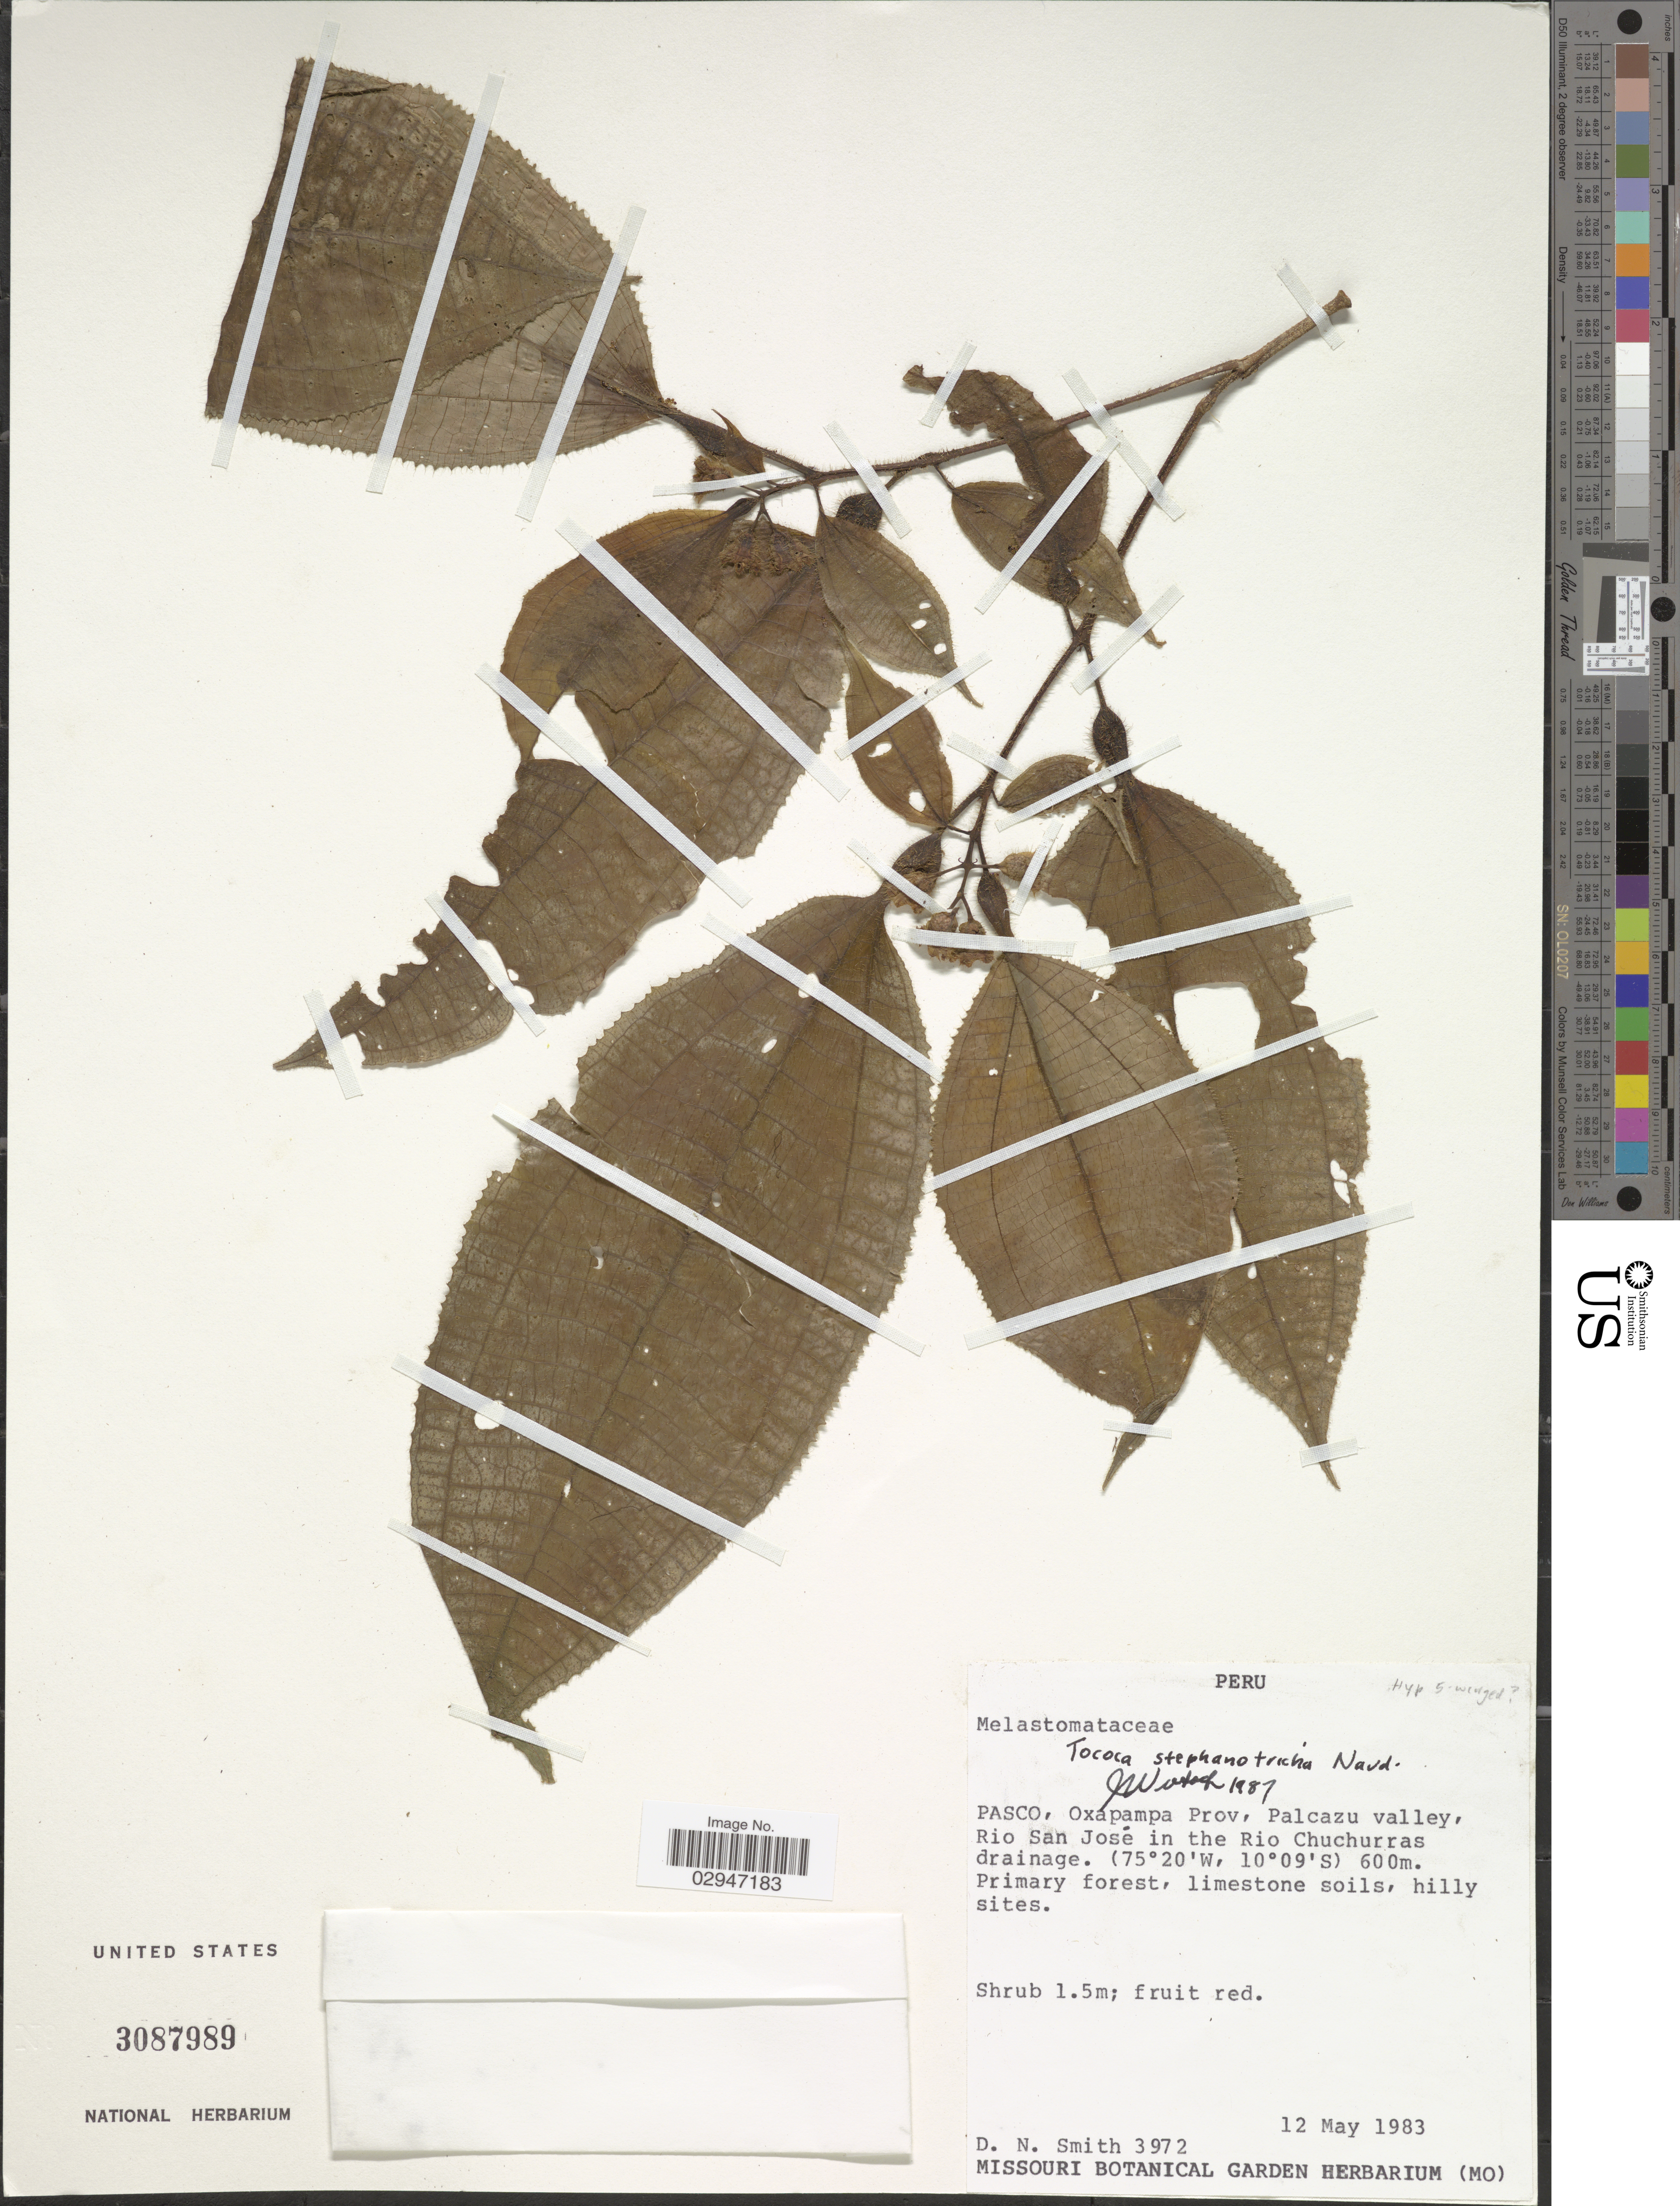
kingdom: Plantae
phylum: Tracheophyta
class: Magnoliopsida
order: Myrtales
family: Melastomataceae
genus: Tococa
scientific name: Tococa stephanotricha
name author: Naudin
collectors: D. Smith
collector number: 3972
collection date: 1983-05-12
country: Peru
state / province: Pasco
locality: Oxapampa Prov, Palcazu valley, Rio San José in the Rio Chuchurras drainage.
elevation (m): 600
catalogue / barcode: US 3087989